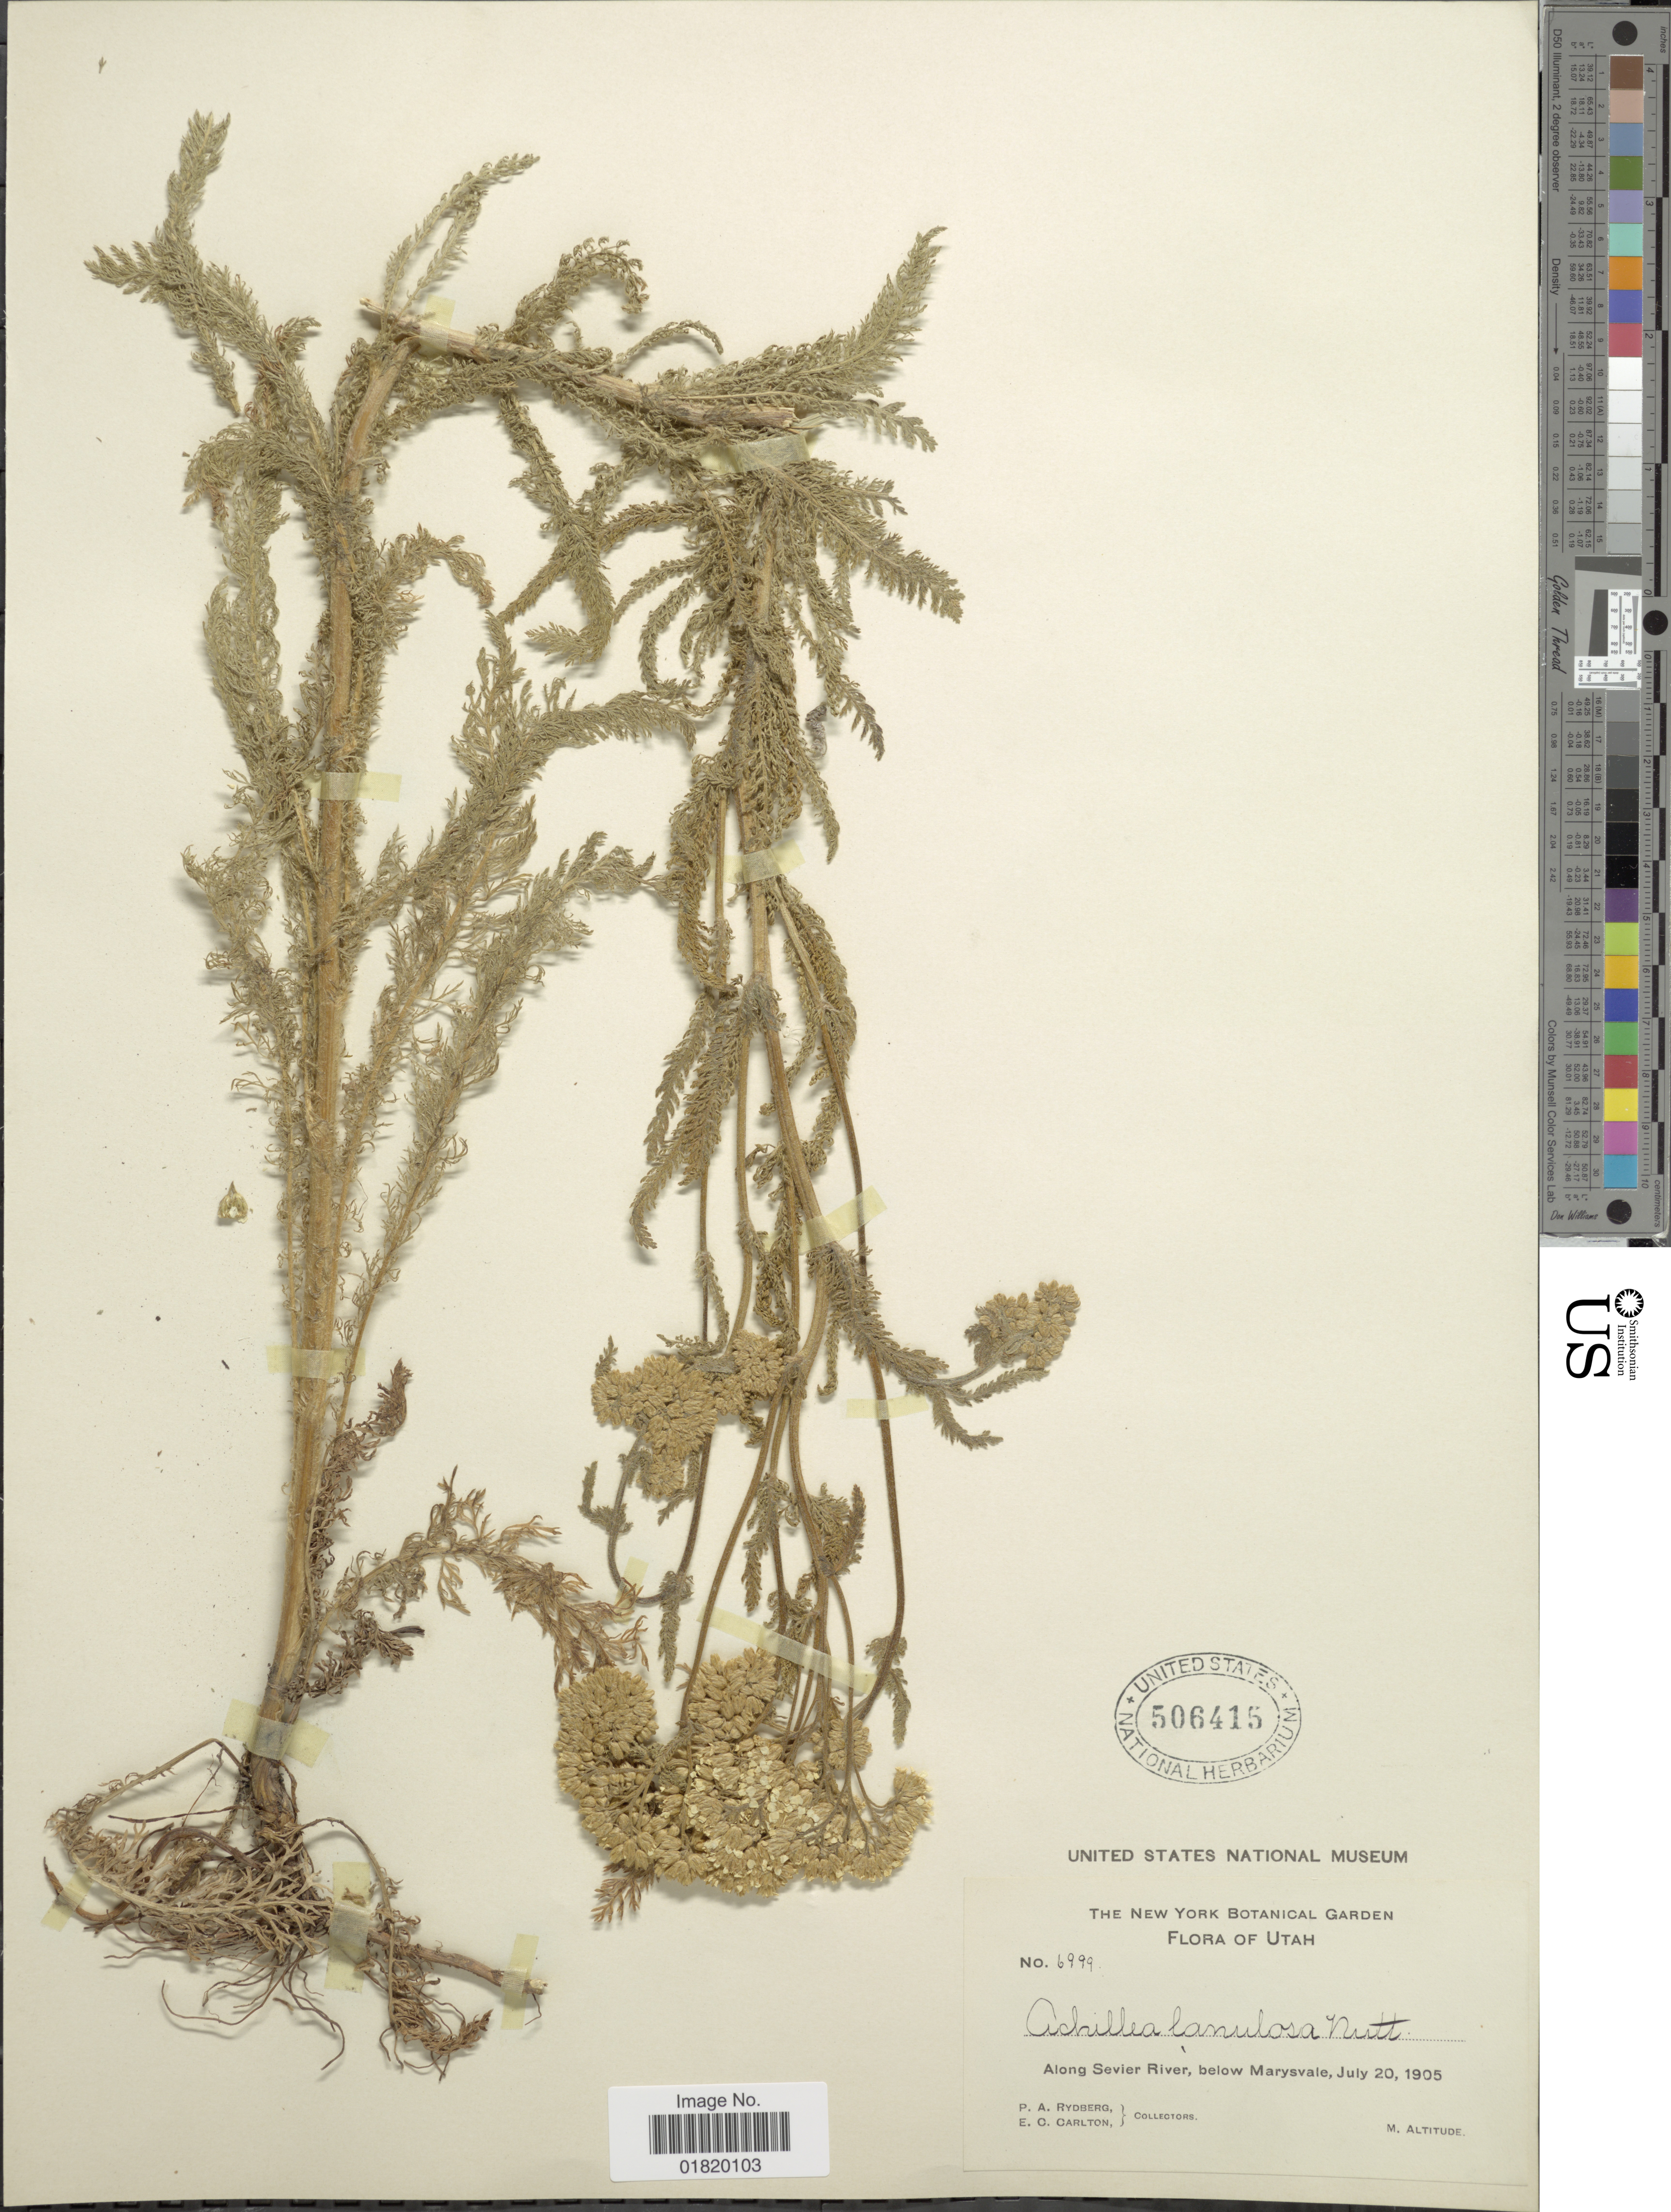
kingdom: Plantae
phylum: Tracheophyta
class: Magnoliopsida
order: Asterales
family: Asteraceae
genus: Achillea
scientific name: Achillea lanulosa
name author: Nutt.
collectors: P. A. Rydberg & E. Carlton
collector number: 6999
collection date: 1905-07-20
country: United States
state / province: Utah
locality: Along Sevier River, below Marysvale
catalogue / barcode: US 506415